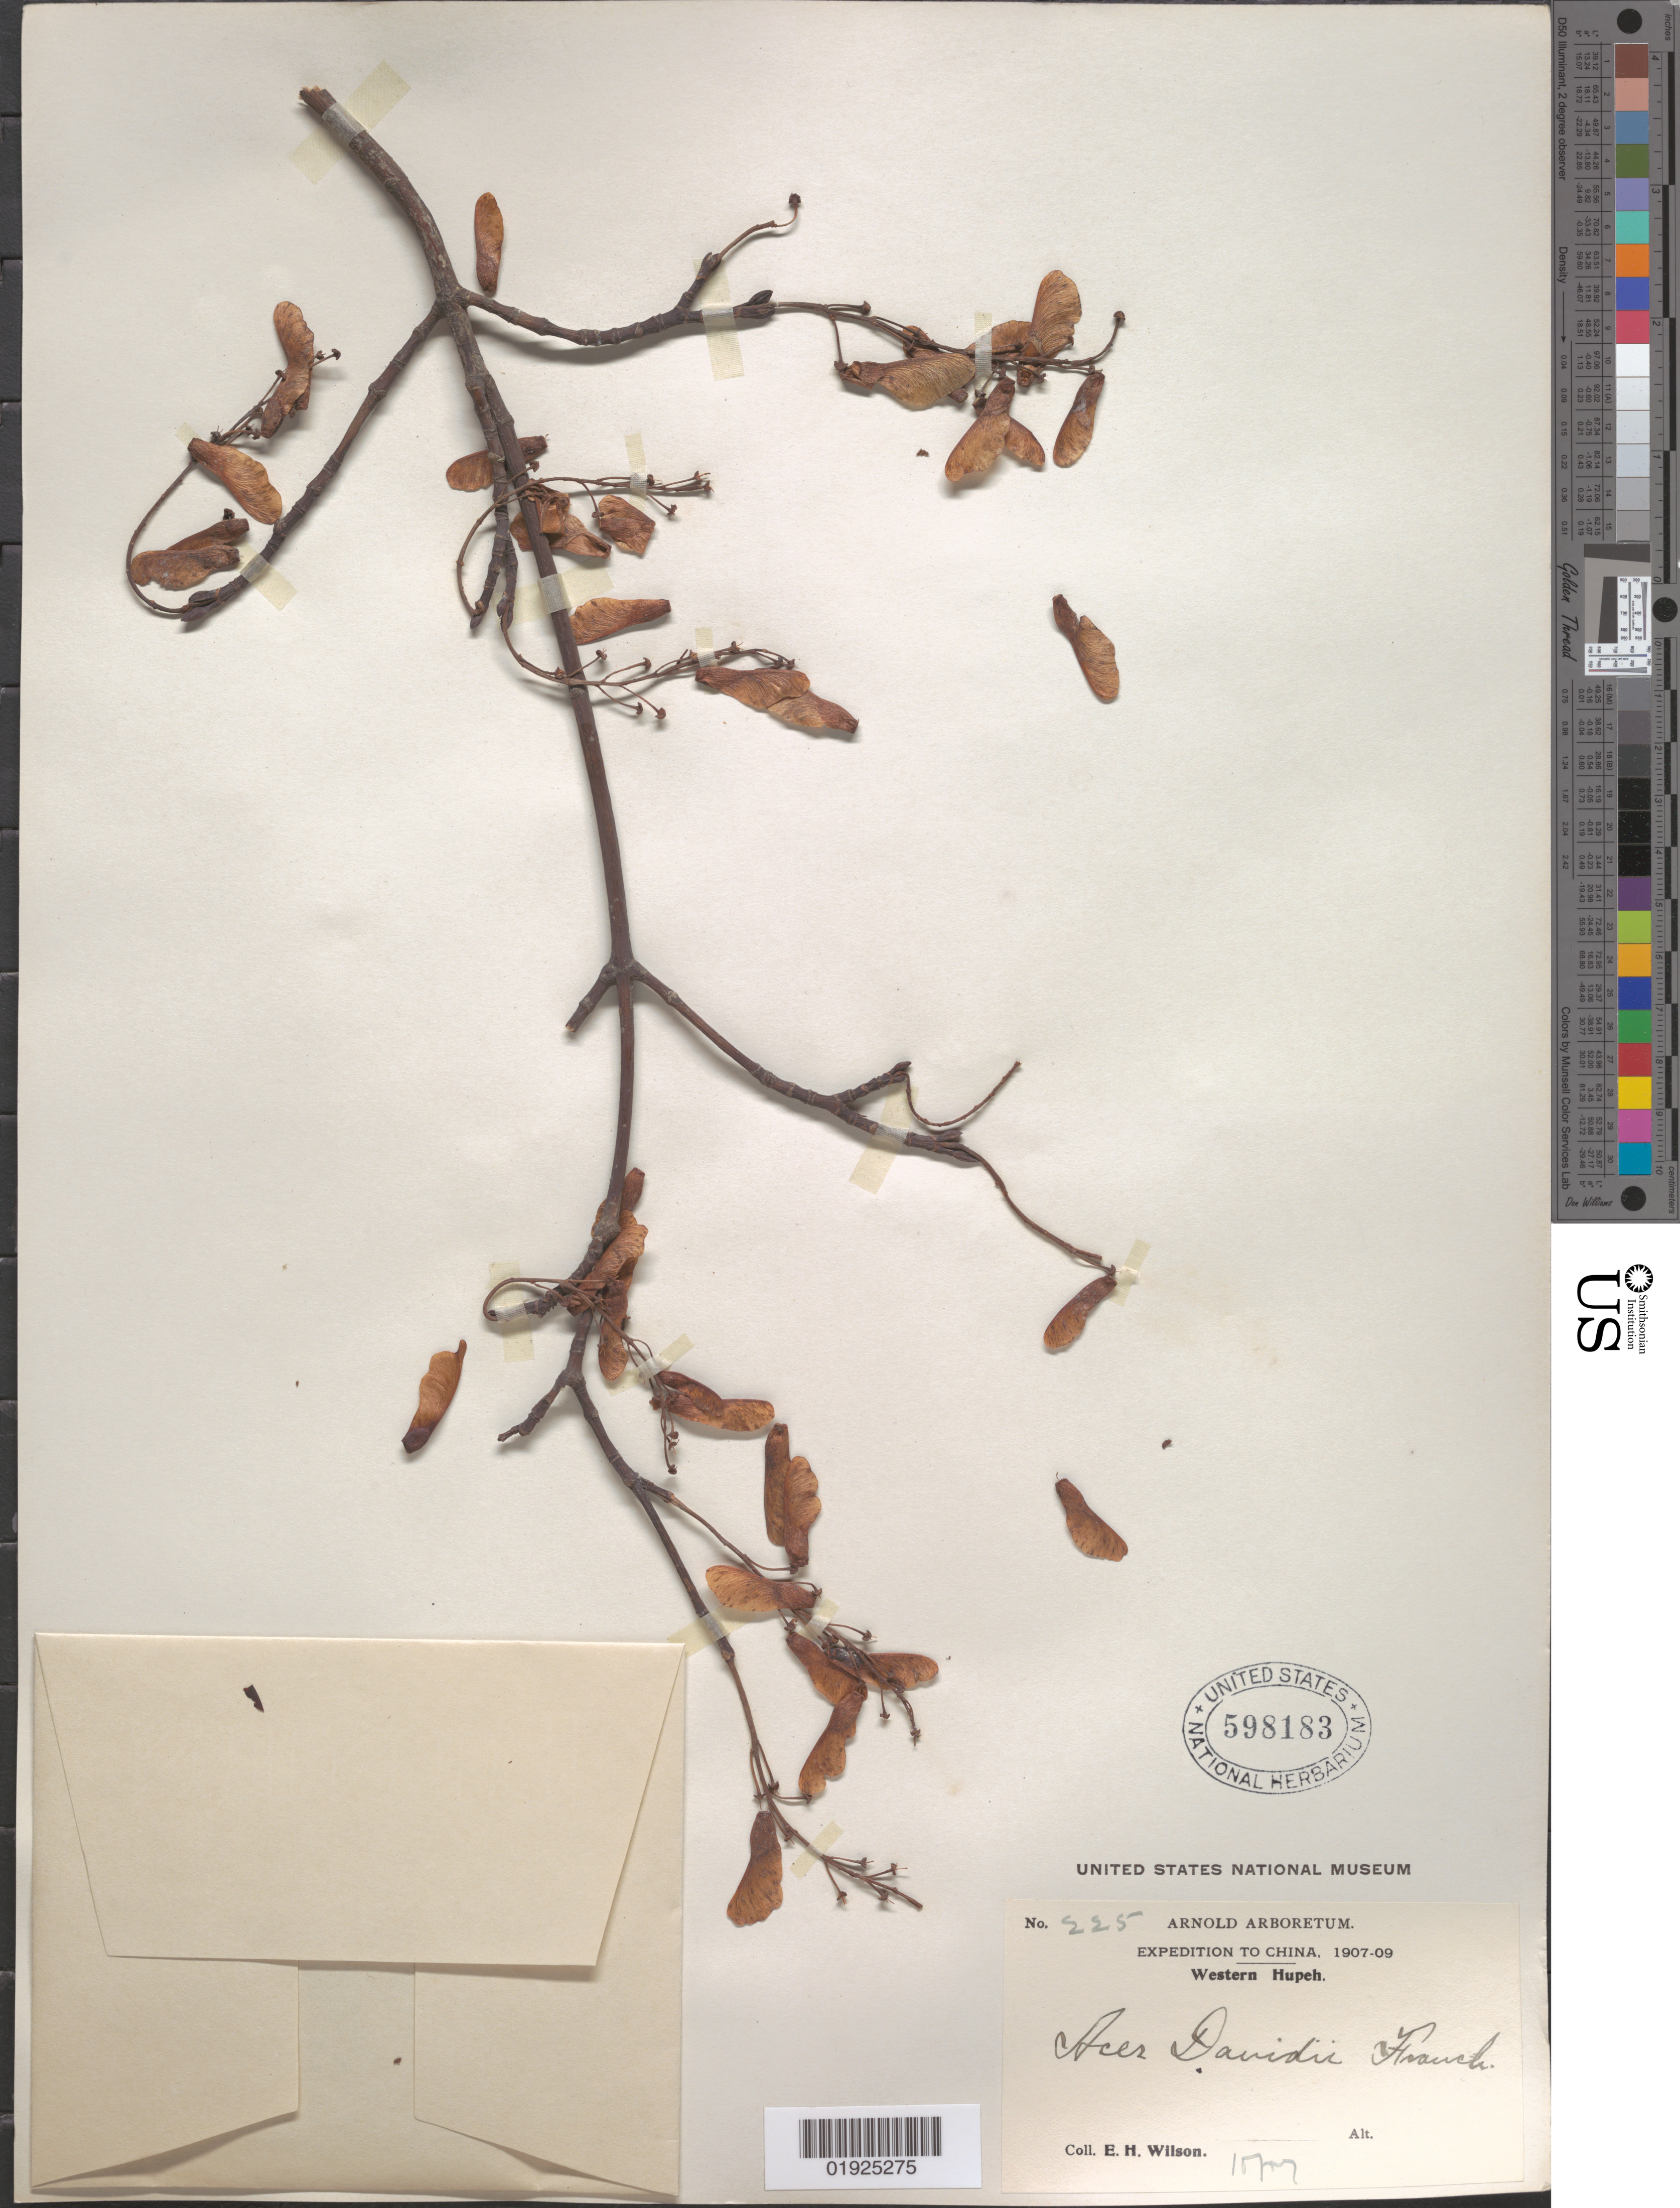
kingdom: Plantae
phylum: Tracheophyta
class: Magnoliopsida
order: Sapindales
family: Sapindaceae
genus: Acer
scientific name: Acer sikkimense subsp. davidii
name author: (Franch.) Wesm.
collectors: E. H. Wilson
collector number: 225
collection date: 1907-10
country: China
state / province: Hubei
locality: Western Hupeh [Hubei]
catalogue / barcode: US 598183